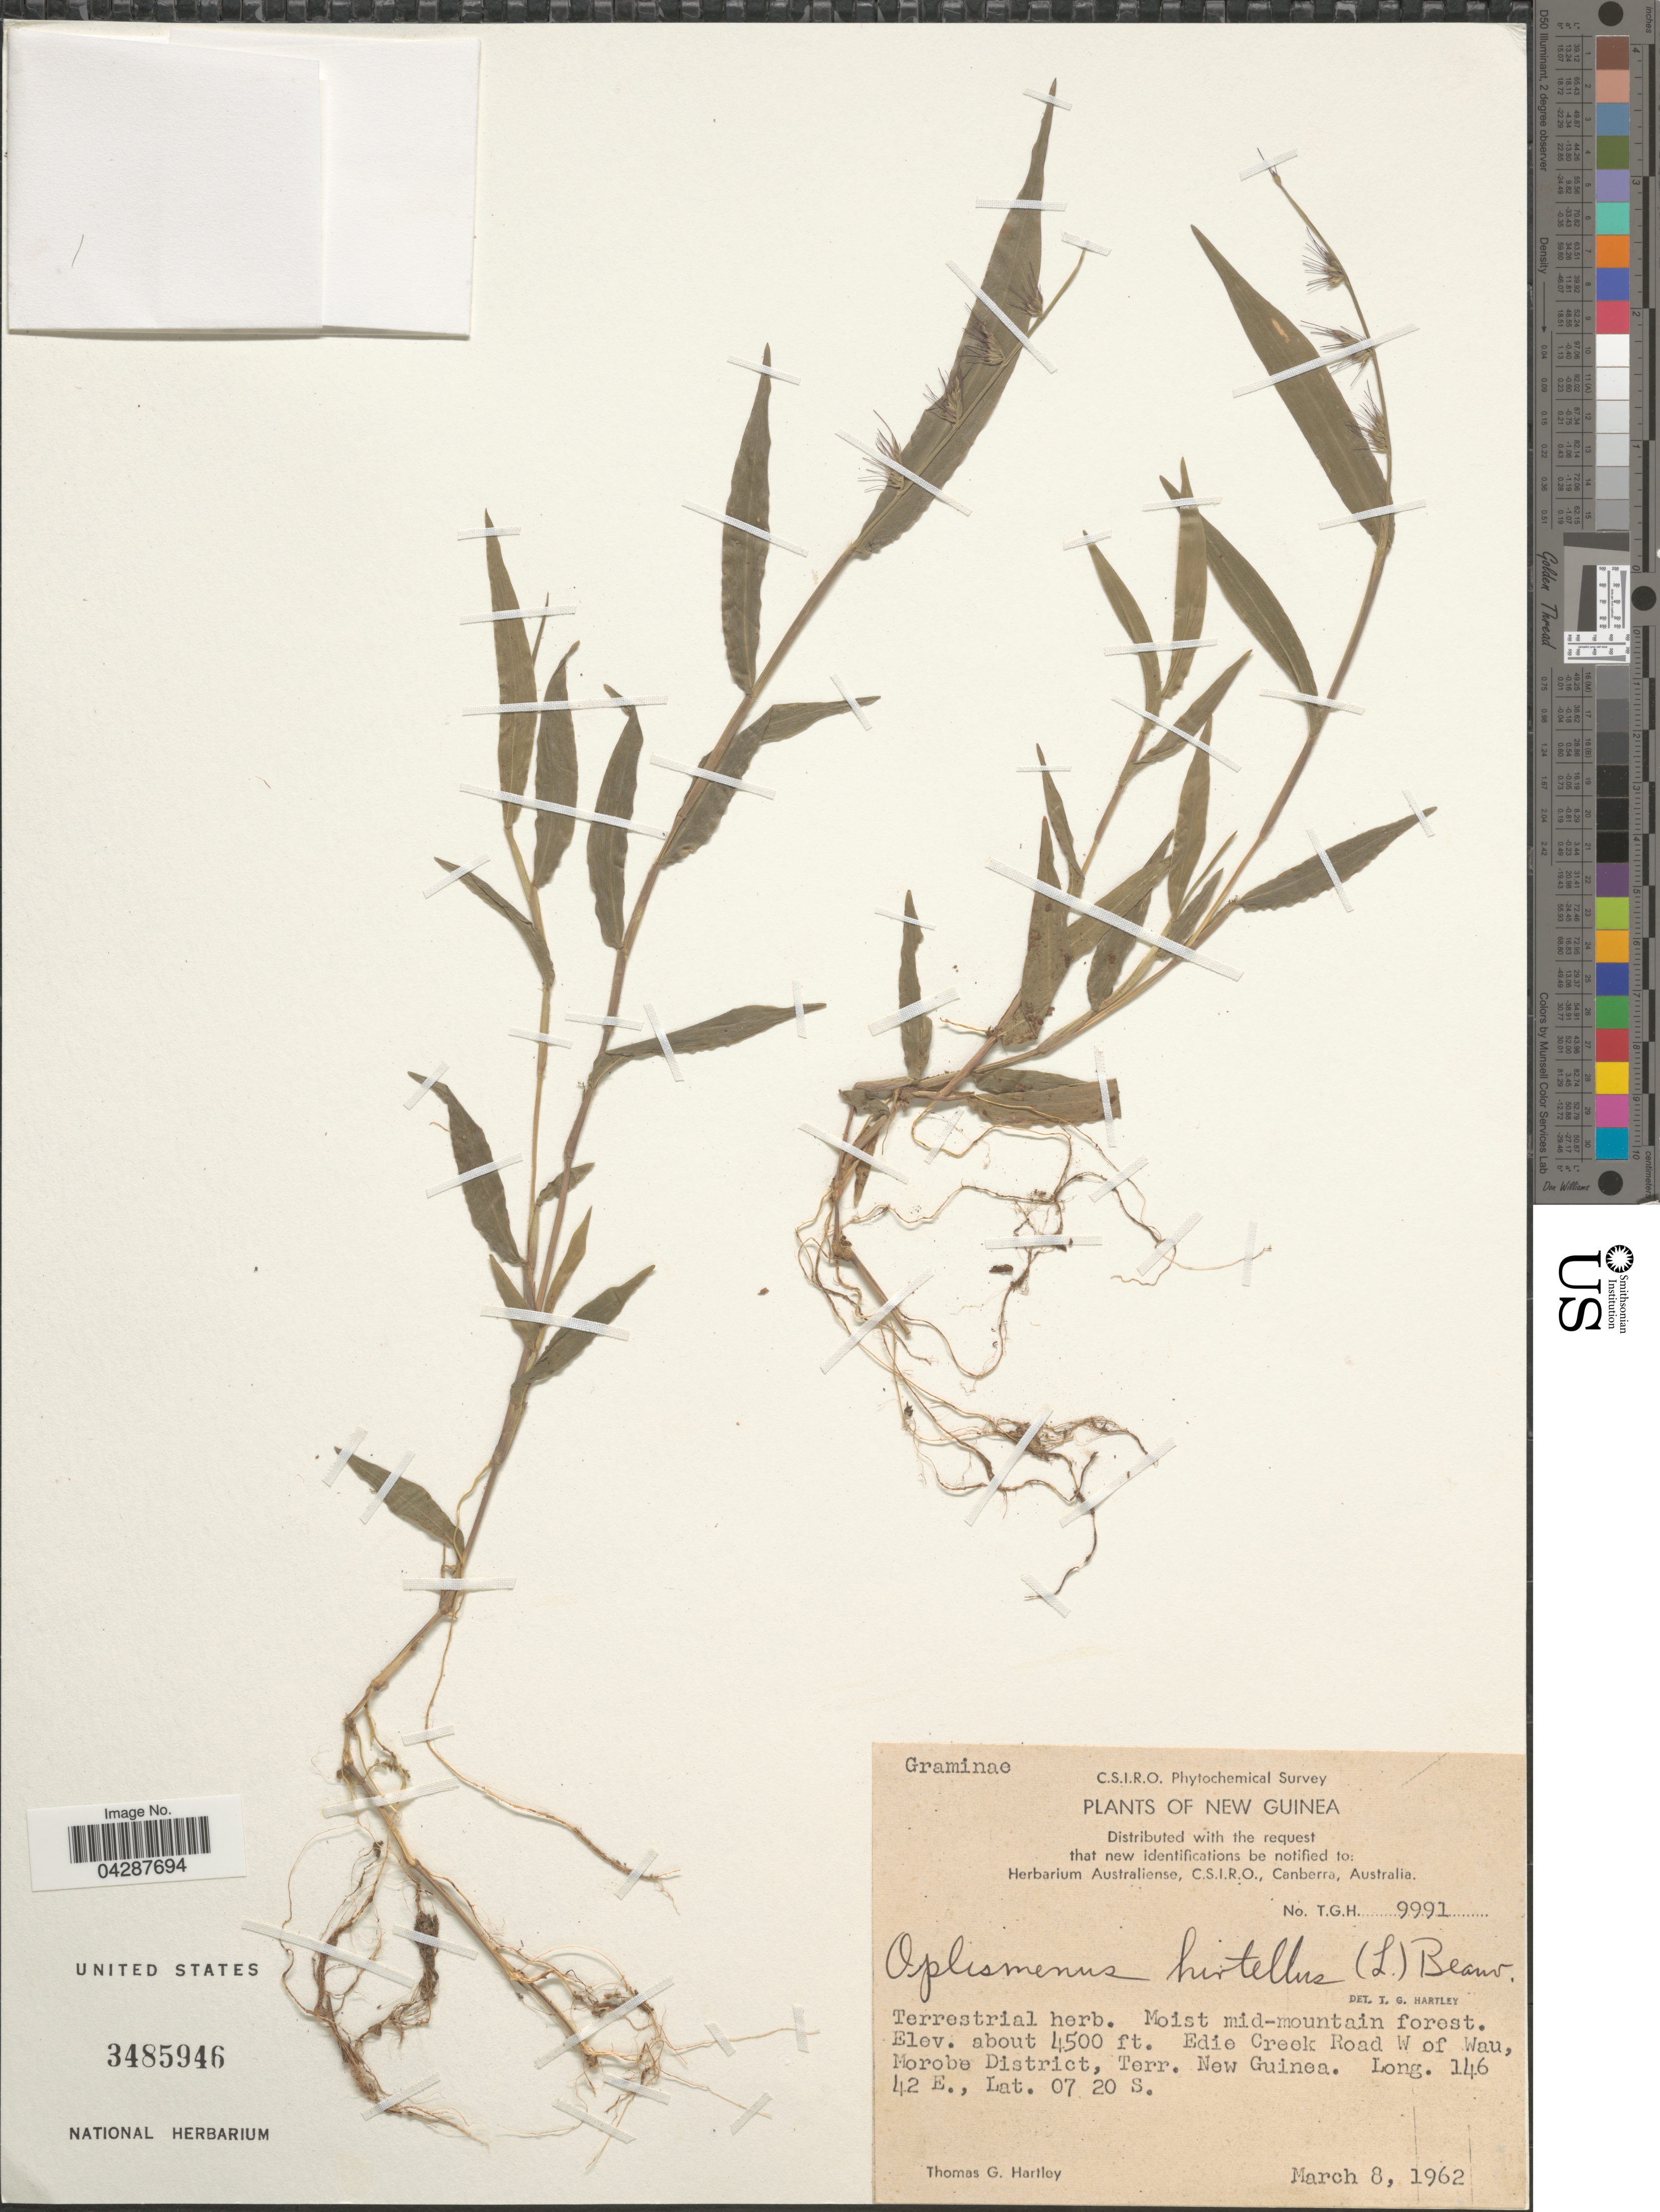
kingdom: Plantae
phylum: Tracheophyta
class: Liliopsida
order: Poales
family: Poaceae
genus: Oplismenus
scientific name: Oplismenus hirtellus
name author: (L.) P. Beauv.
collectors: T. G. Hartley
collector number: T.G.H. 9991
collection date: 1962-03-08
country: Papua New Guinea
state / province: Morobe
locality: New Guinea. Edie Creek Road W of Wau, Morobe District.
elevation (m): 1372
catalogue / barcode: US 3485946